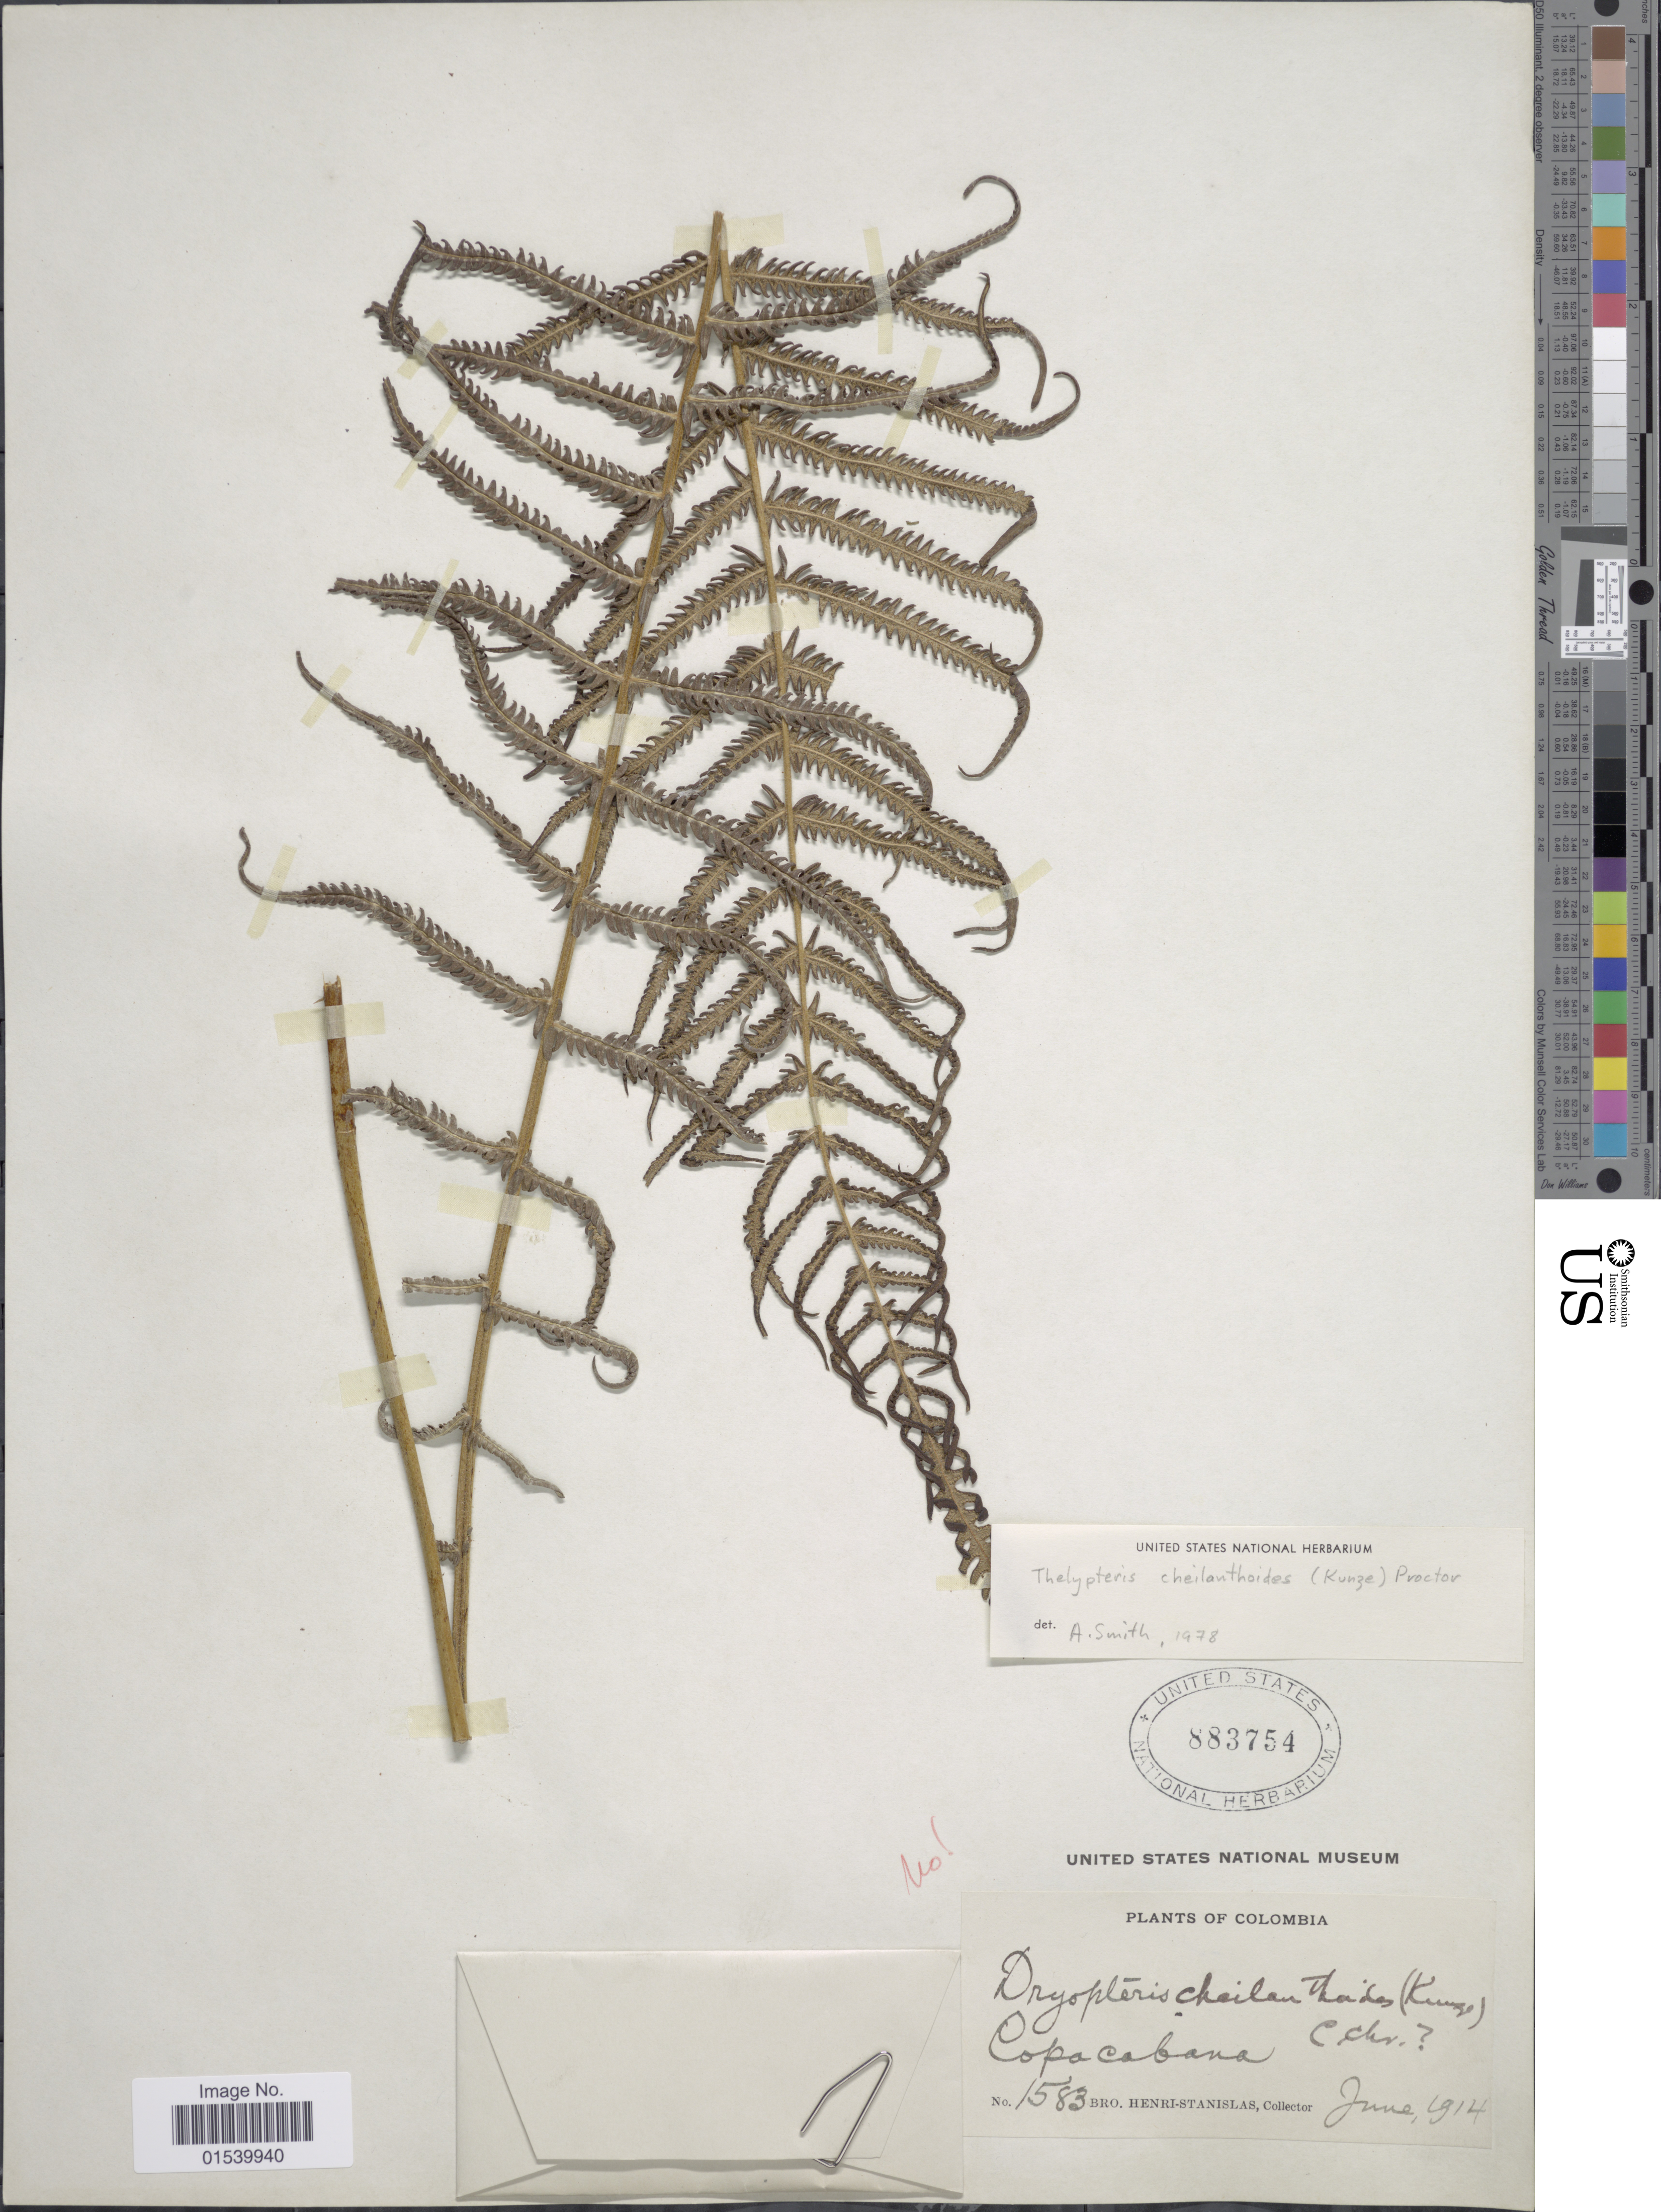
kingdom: Plantae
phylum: Tracheophyta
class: Polypodiopsida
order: Polypodiales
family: Thelypteridaceae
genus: Amauropelta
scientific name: Amauropelta cheilanthoides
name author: (Kunze) Á. Löve & D. Löve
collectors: Henri-Stanislas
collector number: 1583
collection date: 1914-06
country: Colombia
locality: Copacabana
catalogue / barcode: US 883754